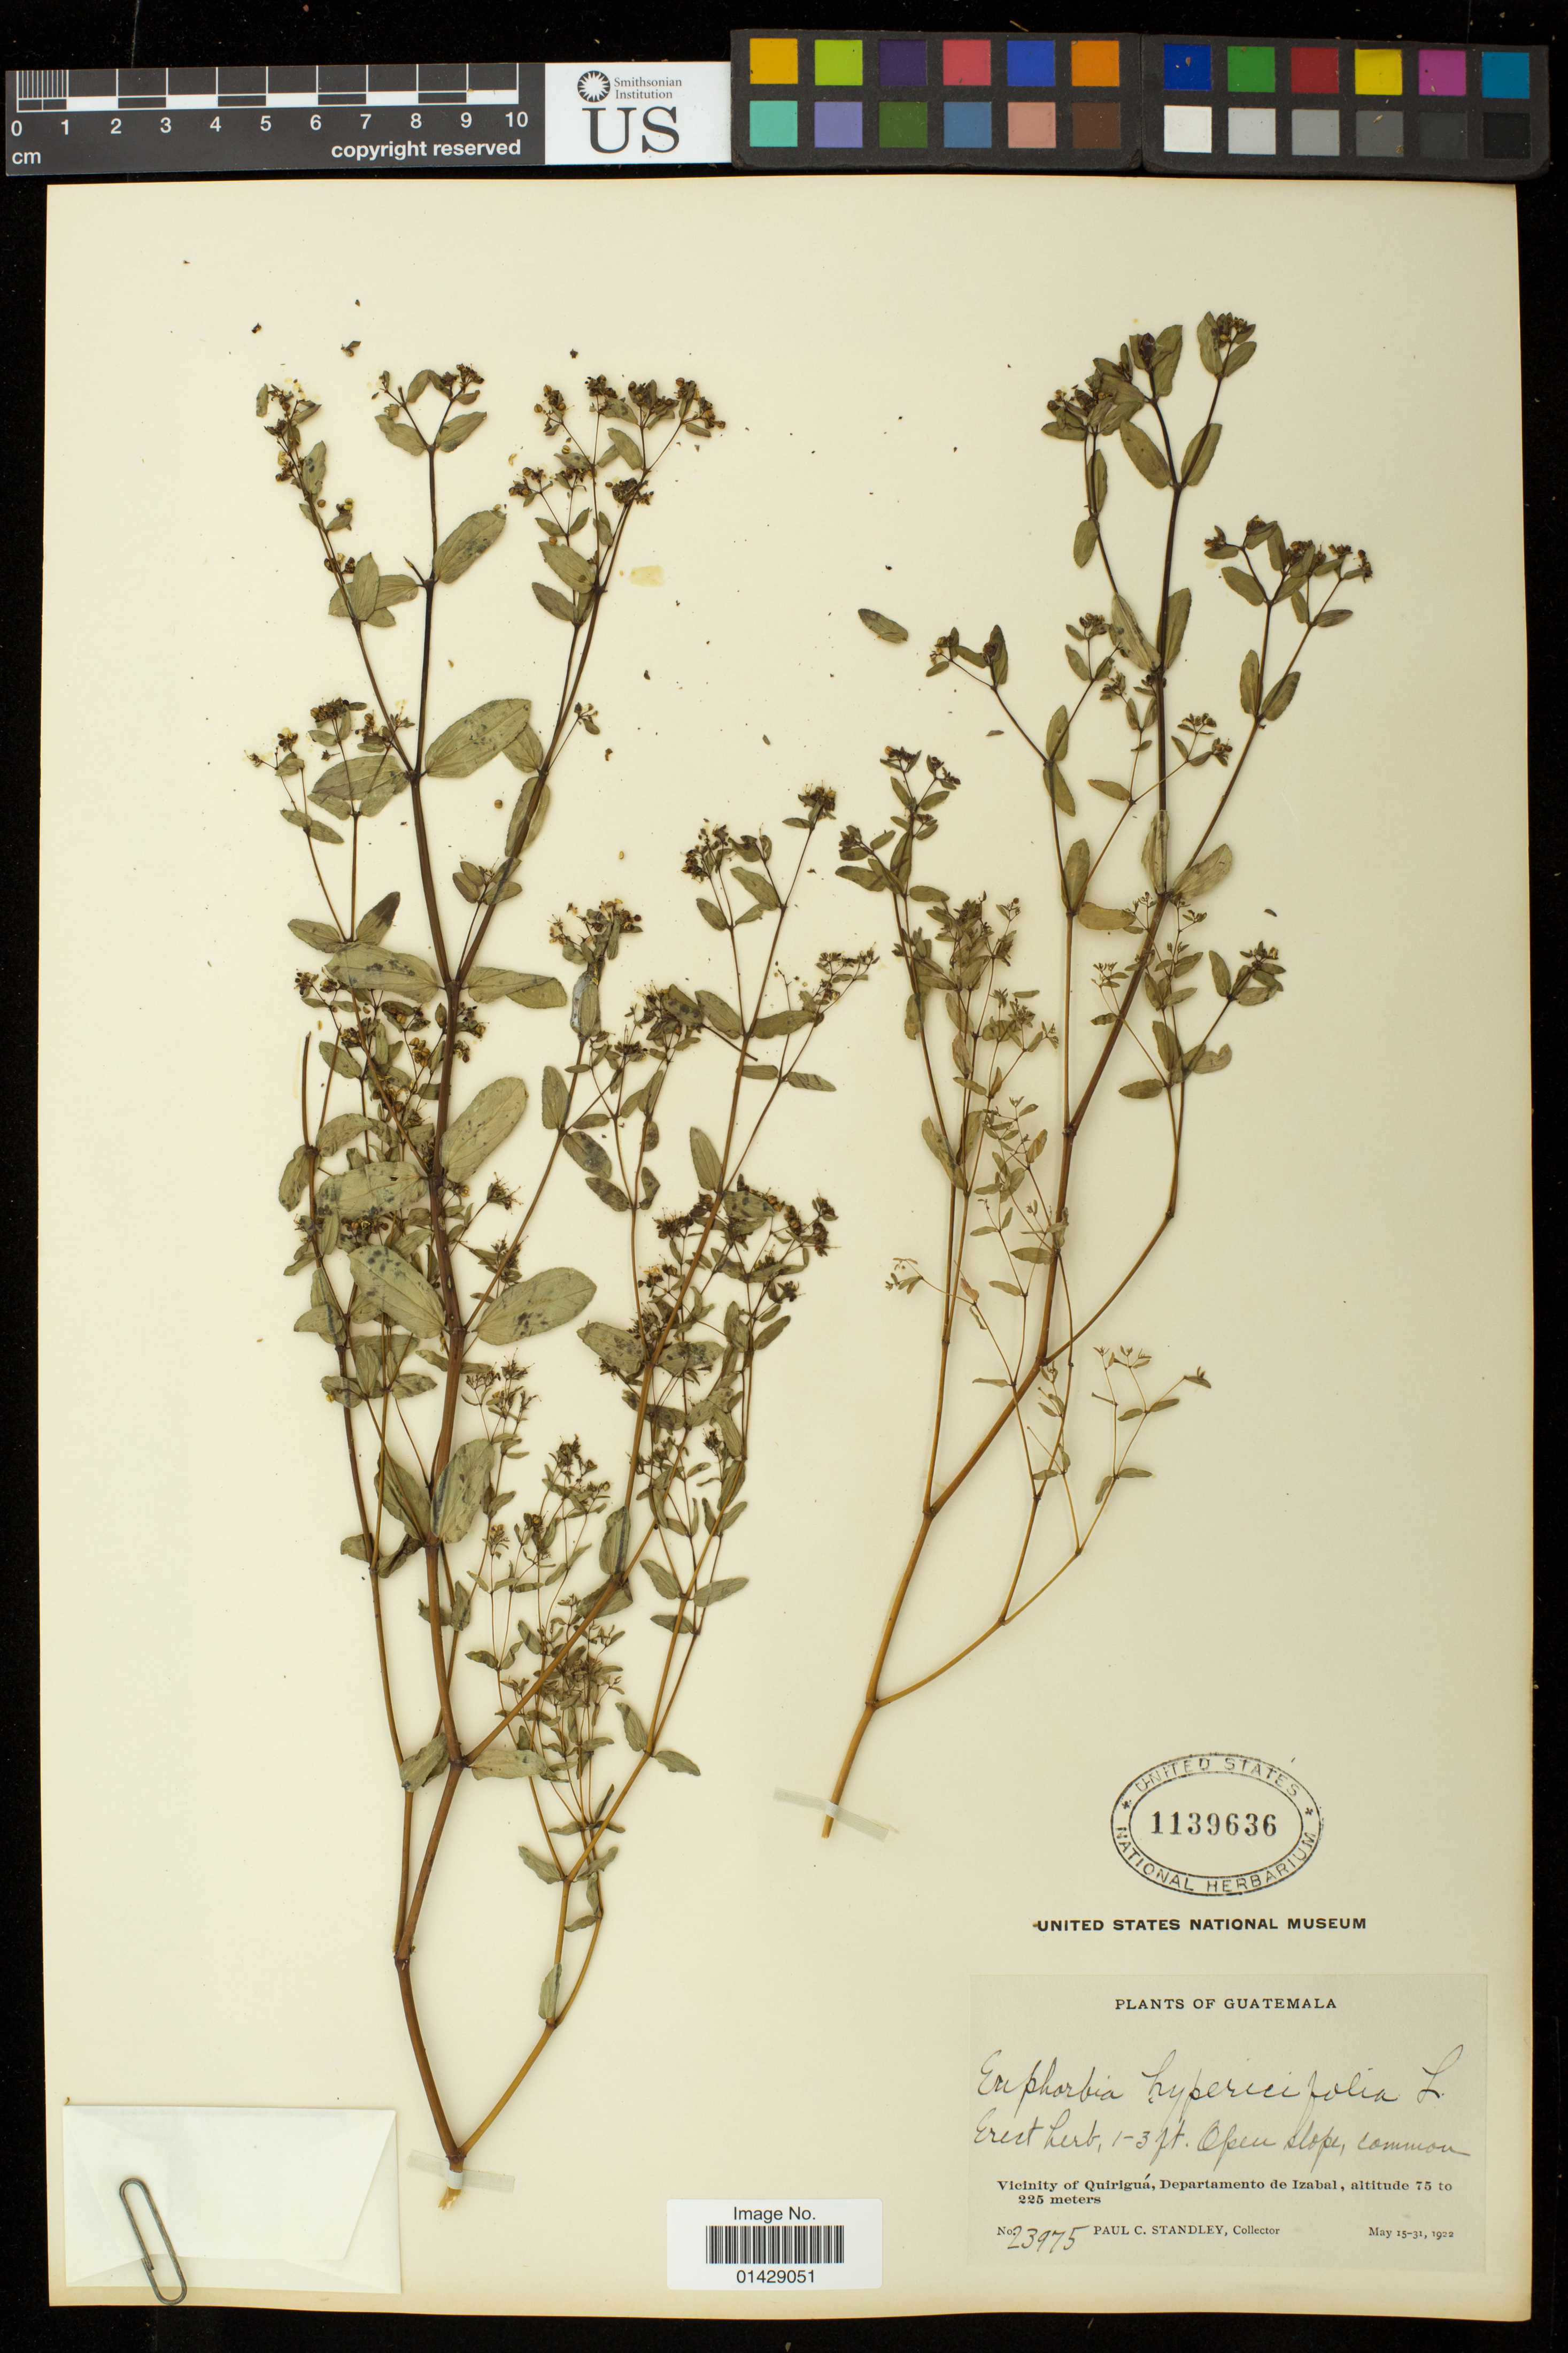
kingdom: Plantae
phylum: Tracheophyta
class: Magnoliopsida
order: Malpighiales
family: Euphorbiaceae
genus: Euphorbia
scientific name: Euphorbia hyssopifolia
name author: L.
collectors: P. C. Standley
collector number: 23975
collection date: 1922-05-15/1922-05-31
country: Guatemala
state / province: Izabal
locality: Vicinity of Quirigua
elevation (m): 75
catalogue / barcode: US 1139636